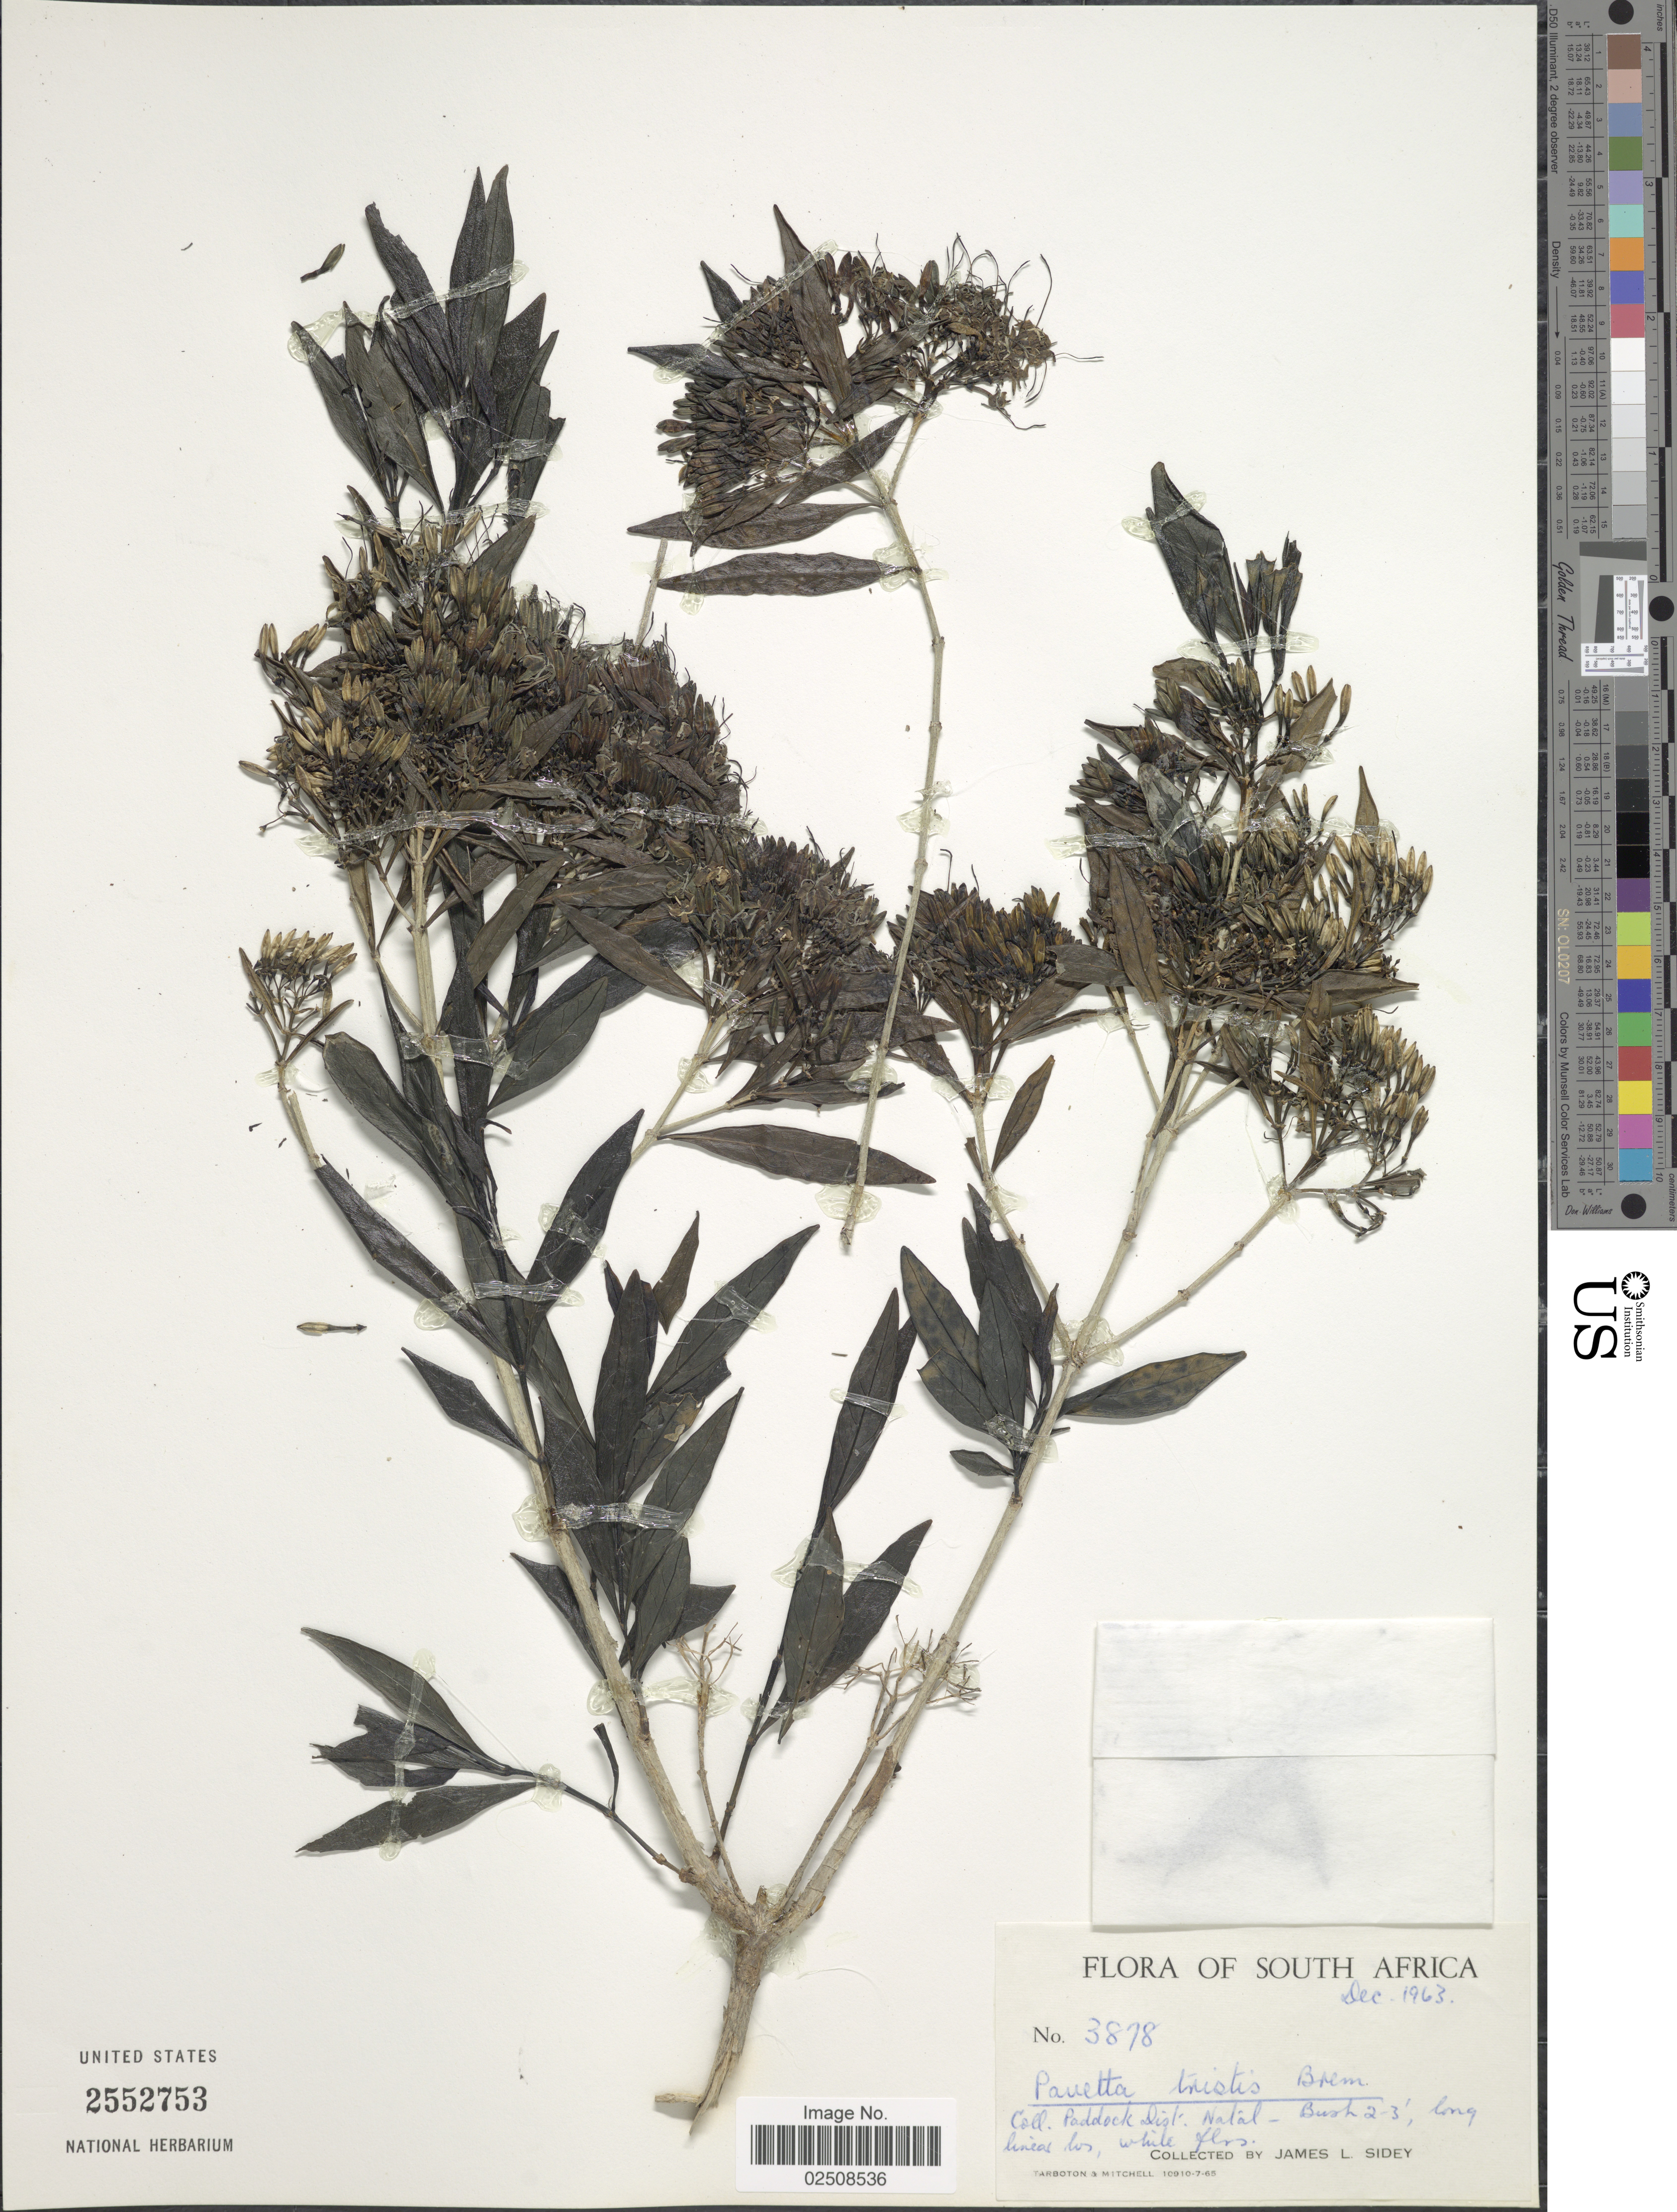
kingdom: Plantae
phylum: Tracheophyta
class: Magnoliopsida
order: Gentianales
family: Rubiaceae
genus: Pavetta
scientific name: Pavetta tristis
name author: Bremek.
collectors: J. L. Sidey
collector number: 3878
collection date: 1963-12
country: South Africa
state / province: KwaZulu-Natal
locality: Coll. Paddock Dist. Natal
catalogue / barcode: US 2552753